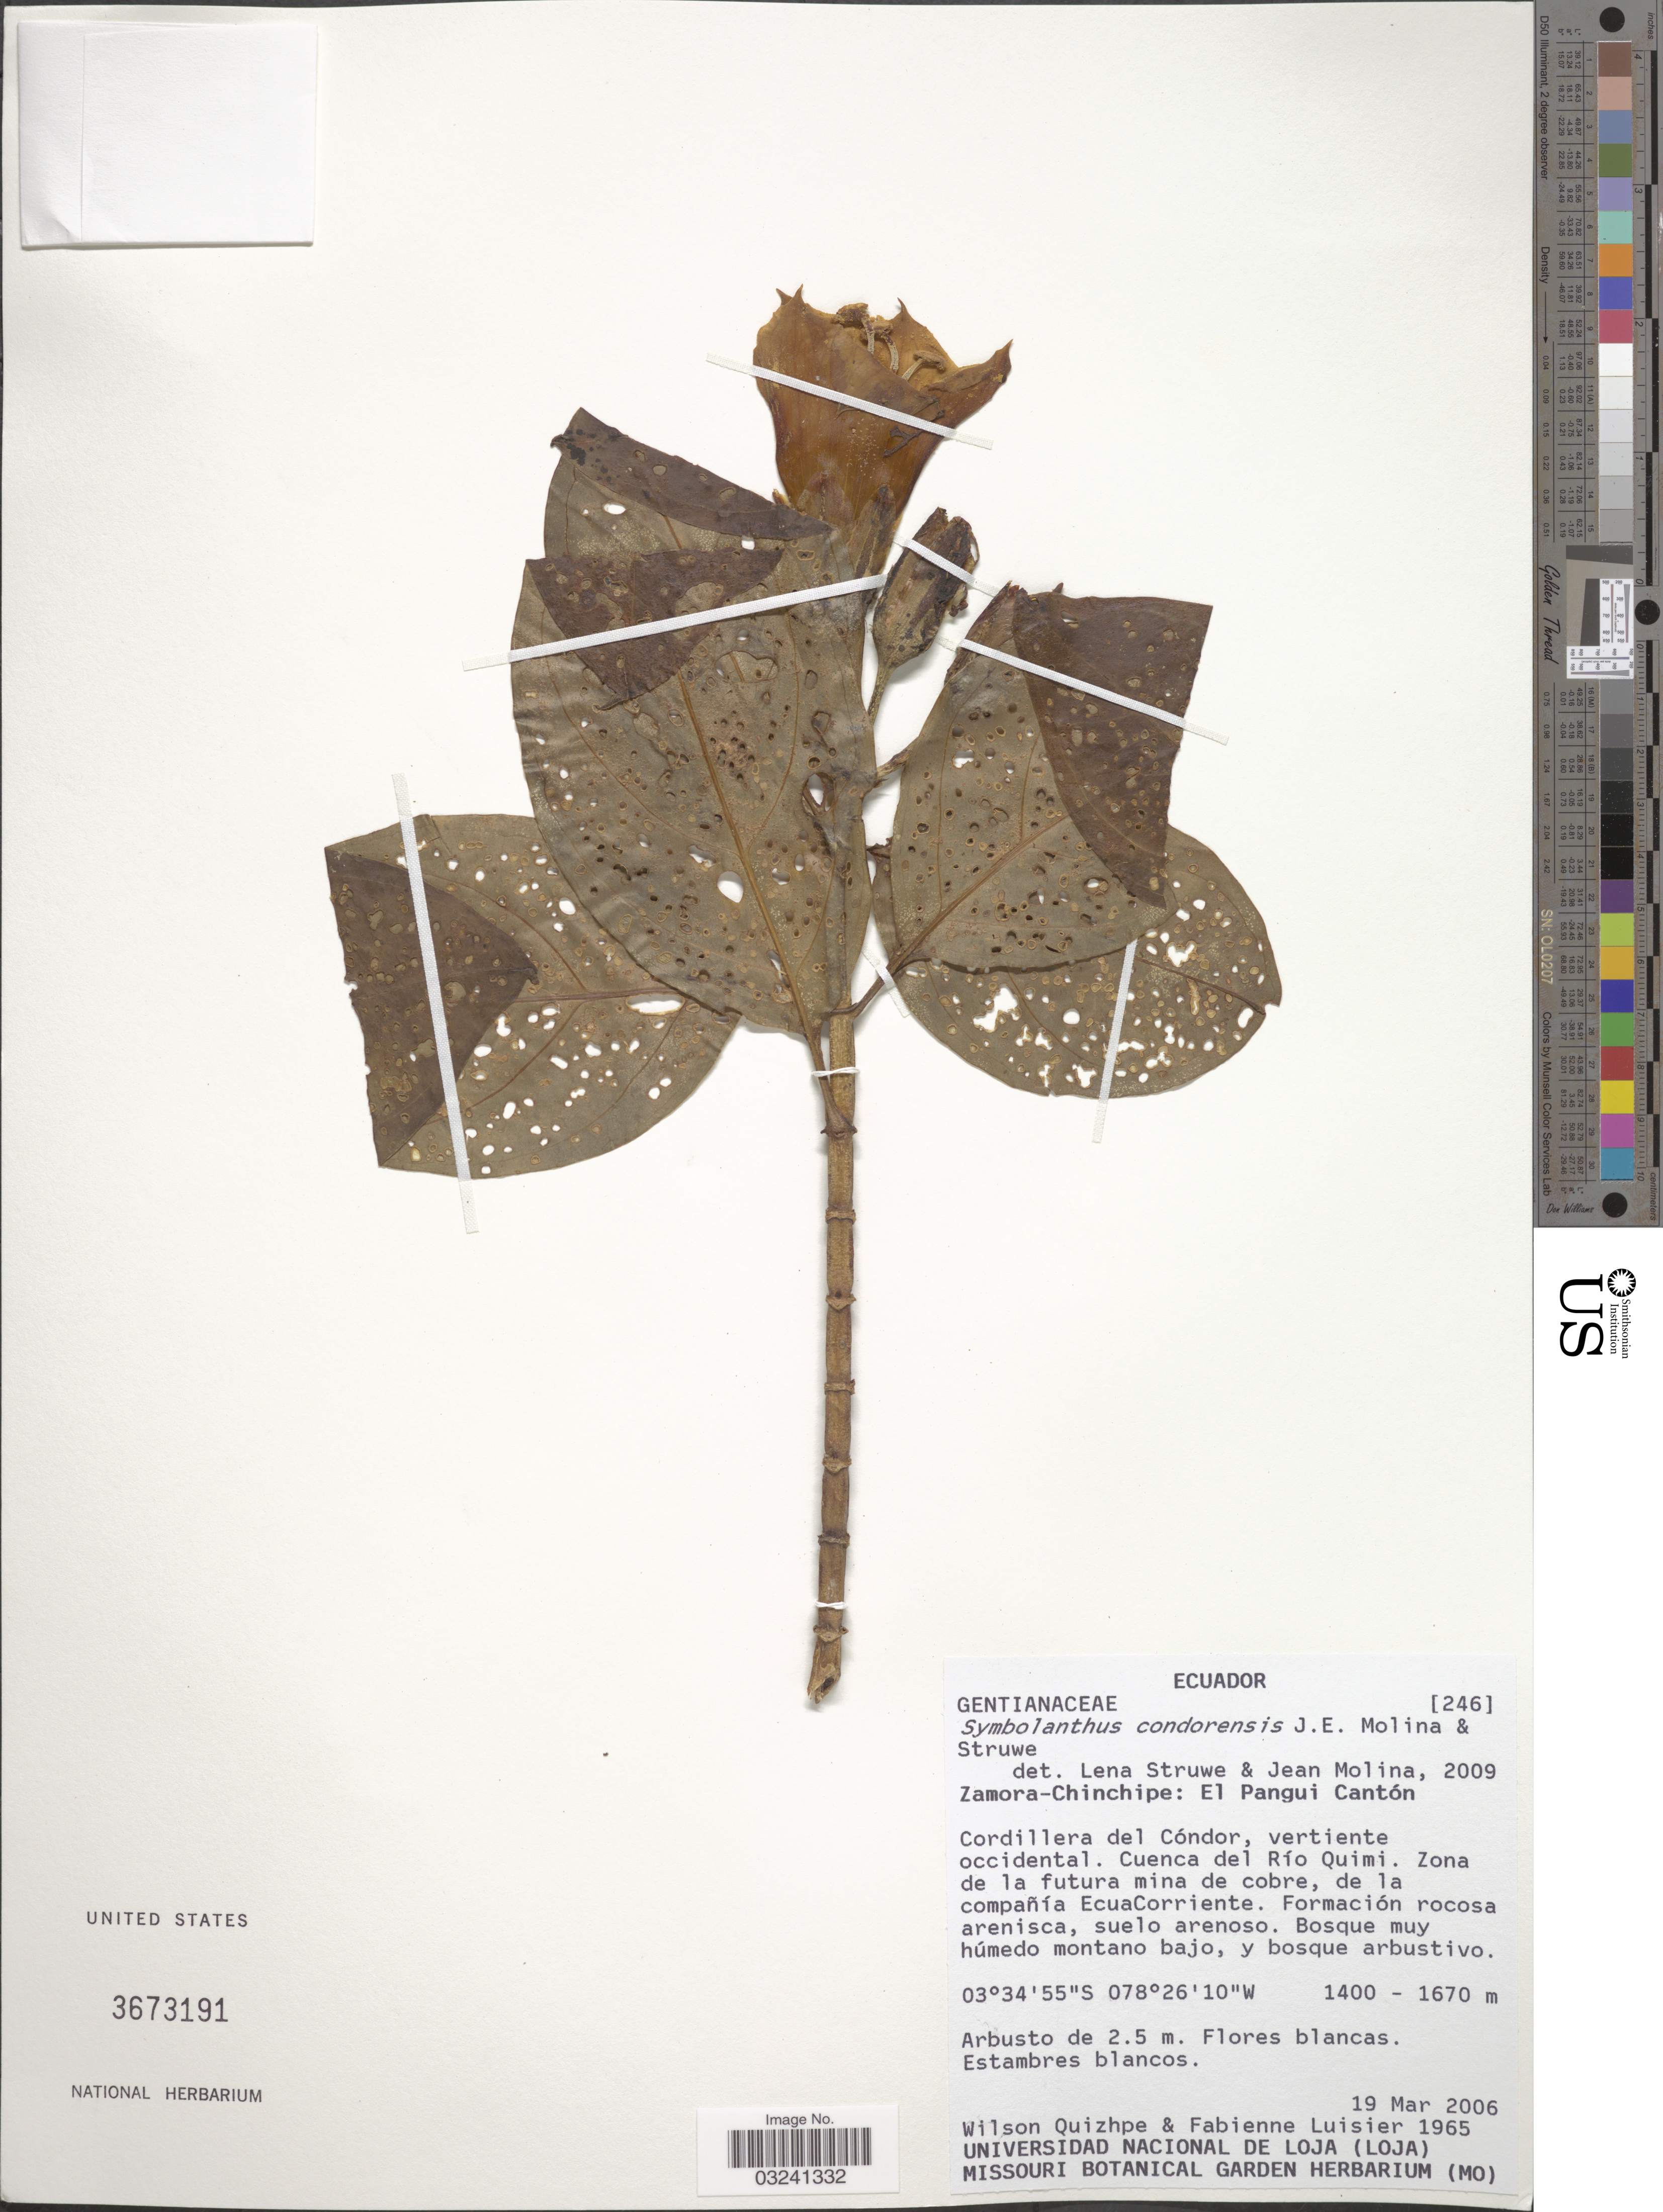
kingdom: Plantae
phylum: Tracheophyta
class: Magnoliopsida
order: Gentianales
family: Gentianaceae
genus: Symbolanthus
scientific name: Symbolanthus condorensis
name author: J.E. Molina & Struwe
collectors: W. Quizhpe & F. Luisier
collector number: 1965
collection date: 2006-03-19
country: Ecuador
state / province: Zamora-Chinchipe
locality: El Pangui Cantón. Cordillera del Cóndor, vertiente occidental. Cuenca del Río Quimi. Zona de la futura mina de cobre, de la compañía EcuaCorriente.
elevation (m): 1400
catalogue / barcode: US 3673191